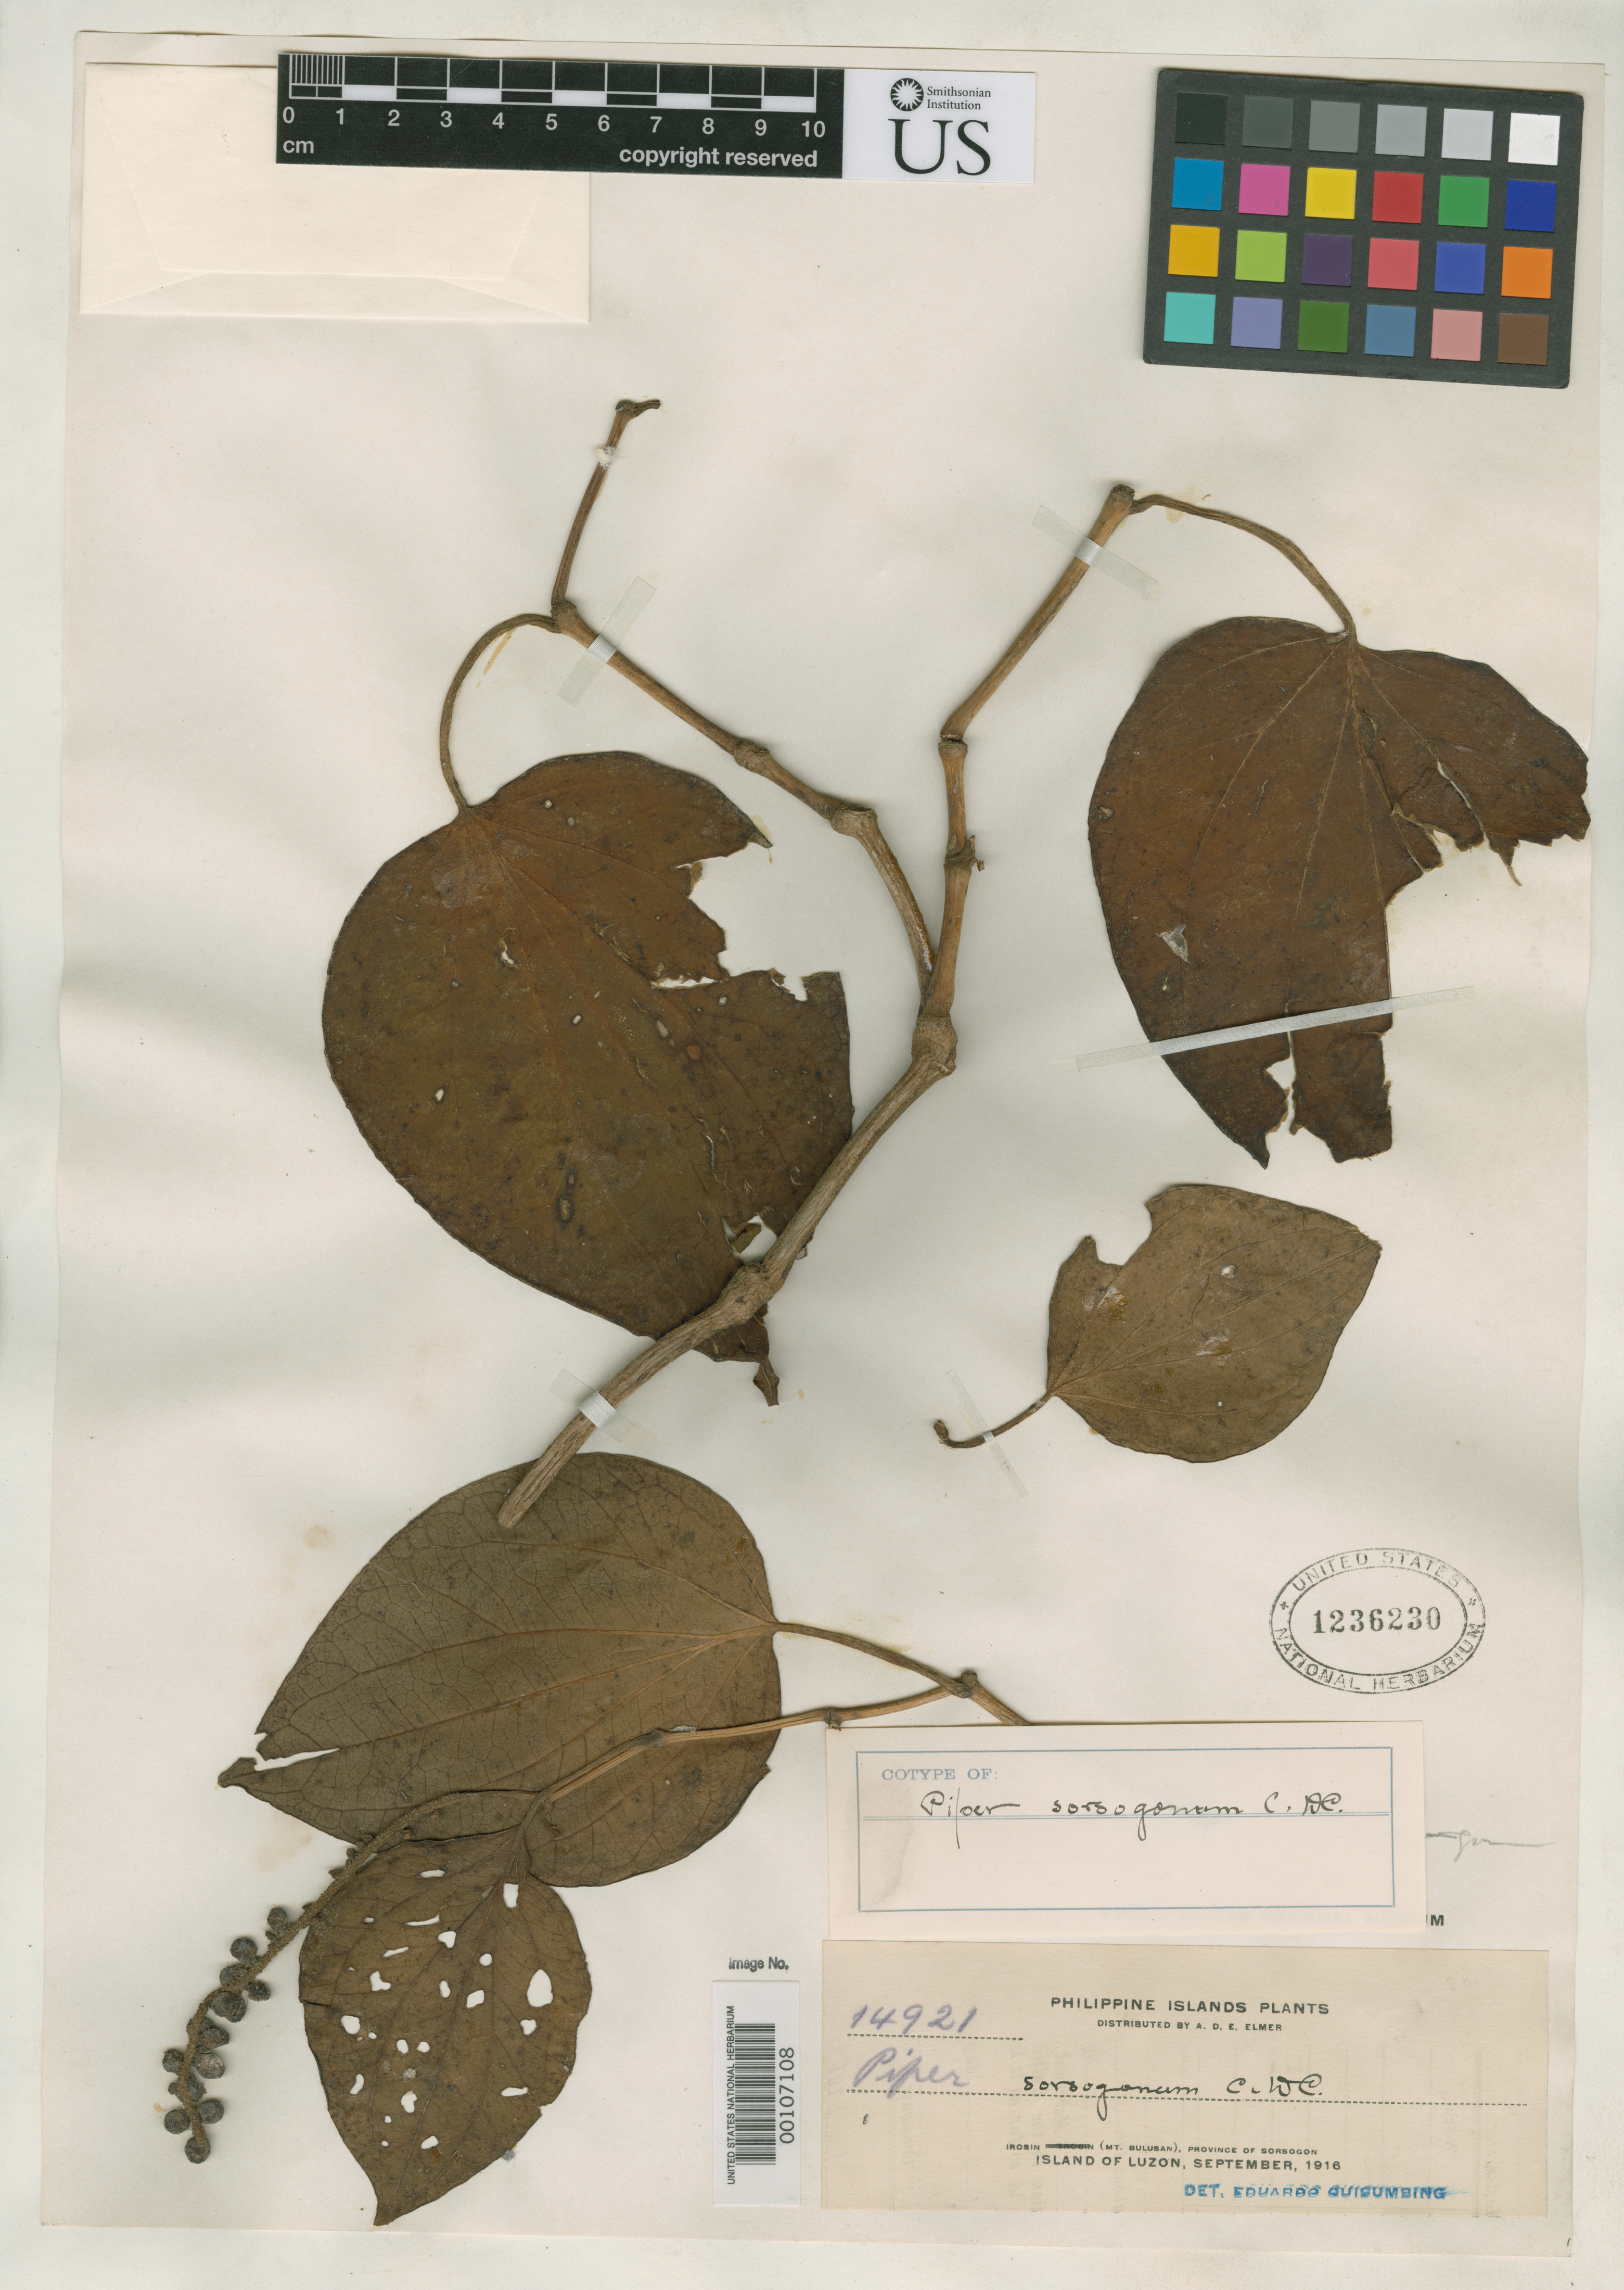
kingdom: Plantae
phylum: Tracheophyta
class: Magnoliopsida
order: Piperales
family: Piperaceae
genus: Piper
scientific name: Piper sorsogonum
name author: C. DC.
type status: Isotype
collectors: A. D. E. Elmer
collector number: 14921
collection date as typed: Sep 1916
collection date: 1916-09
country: Philippines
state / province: Bicol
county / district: Sorsogon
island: Luzon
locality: Irosin, Mt. Bulusan.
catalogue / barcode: US 1236230